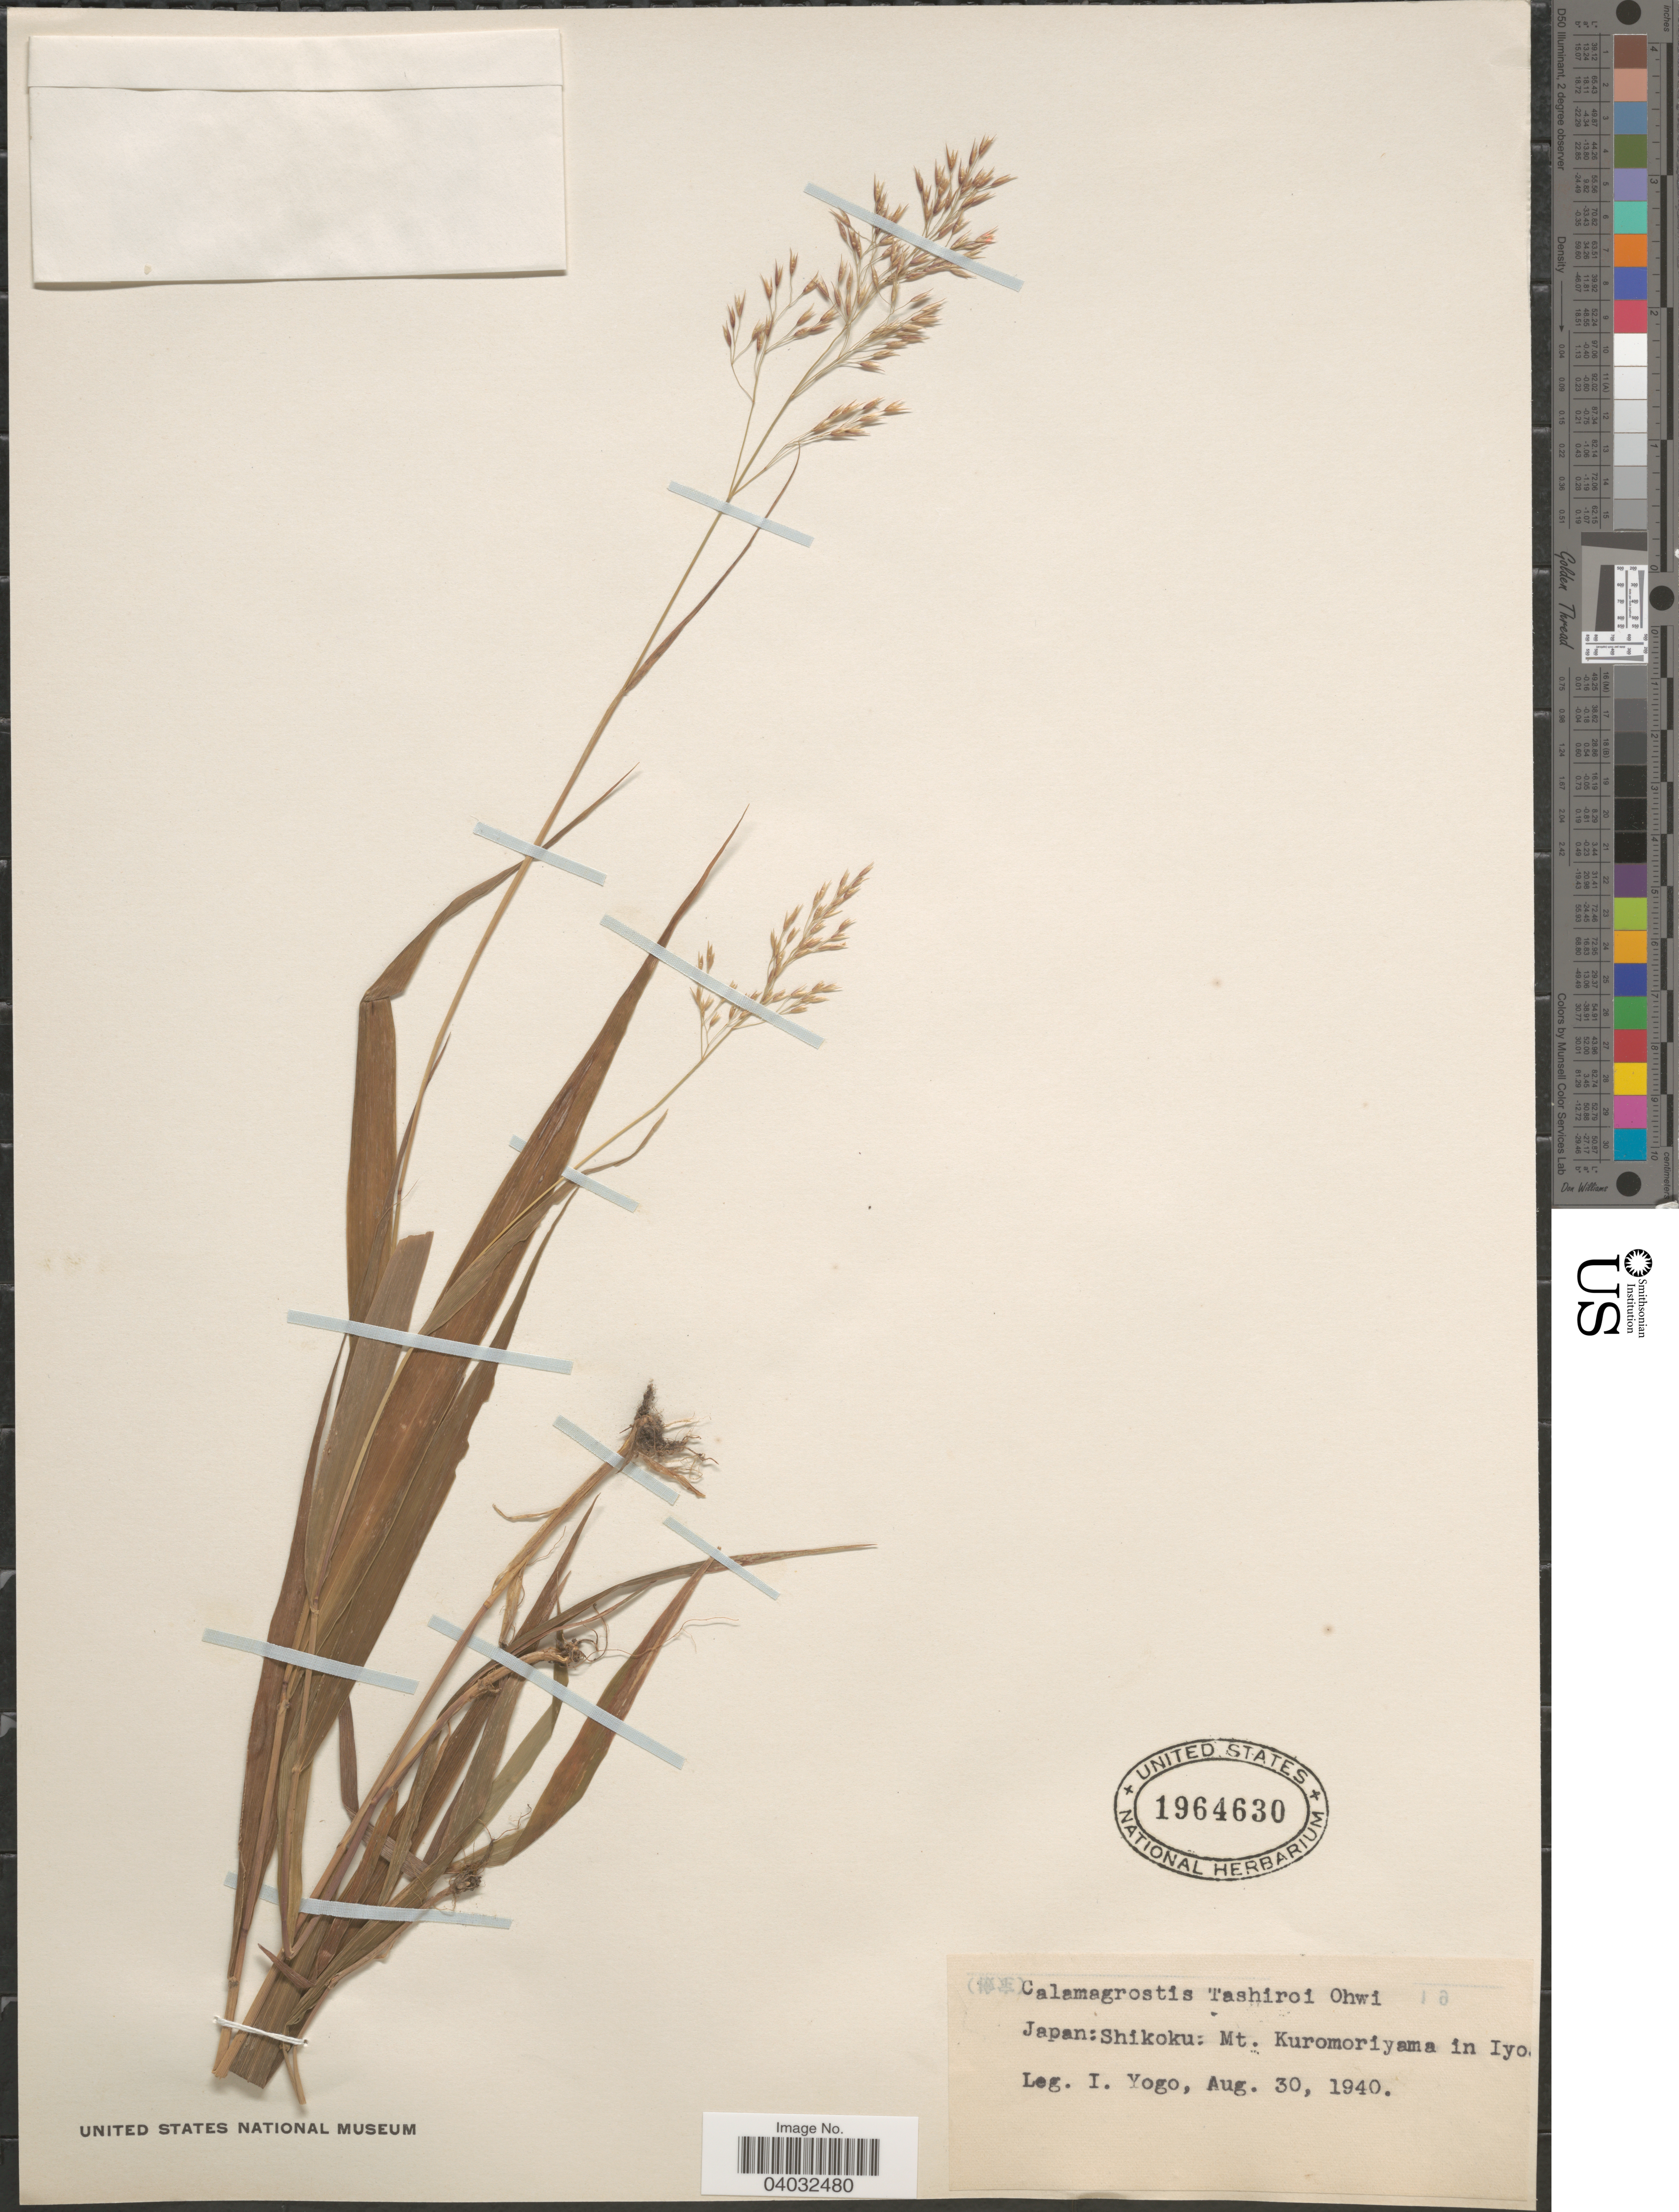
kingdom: Plantae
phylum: Tracheophyta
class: Liliopsida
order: Poales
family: Poaceae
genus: Calamagrostis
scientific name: Calamagrostis tashiroi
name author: Ohwi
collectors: I. Yogo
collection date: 1940-08-30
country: Japan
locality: Shikoku: Mt. Kuromoriyama in Iyo [illegible text].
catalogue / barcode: US 1964630